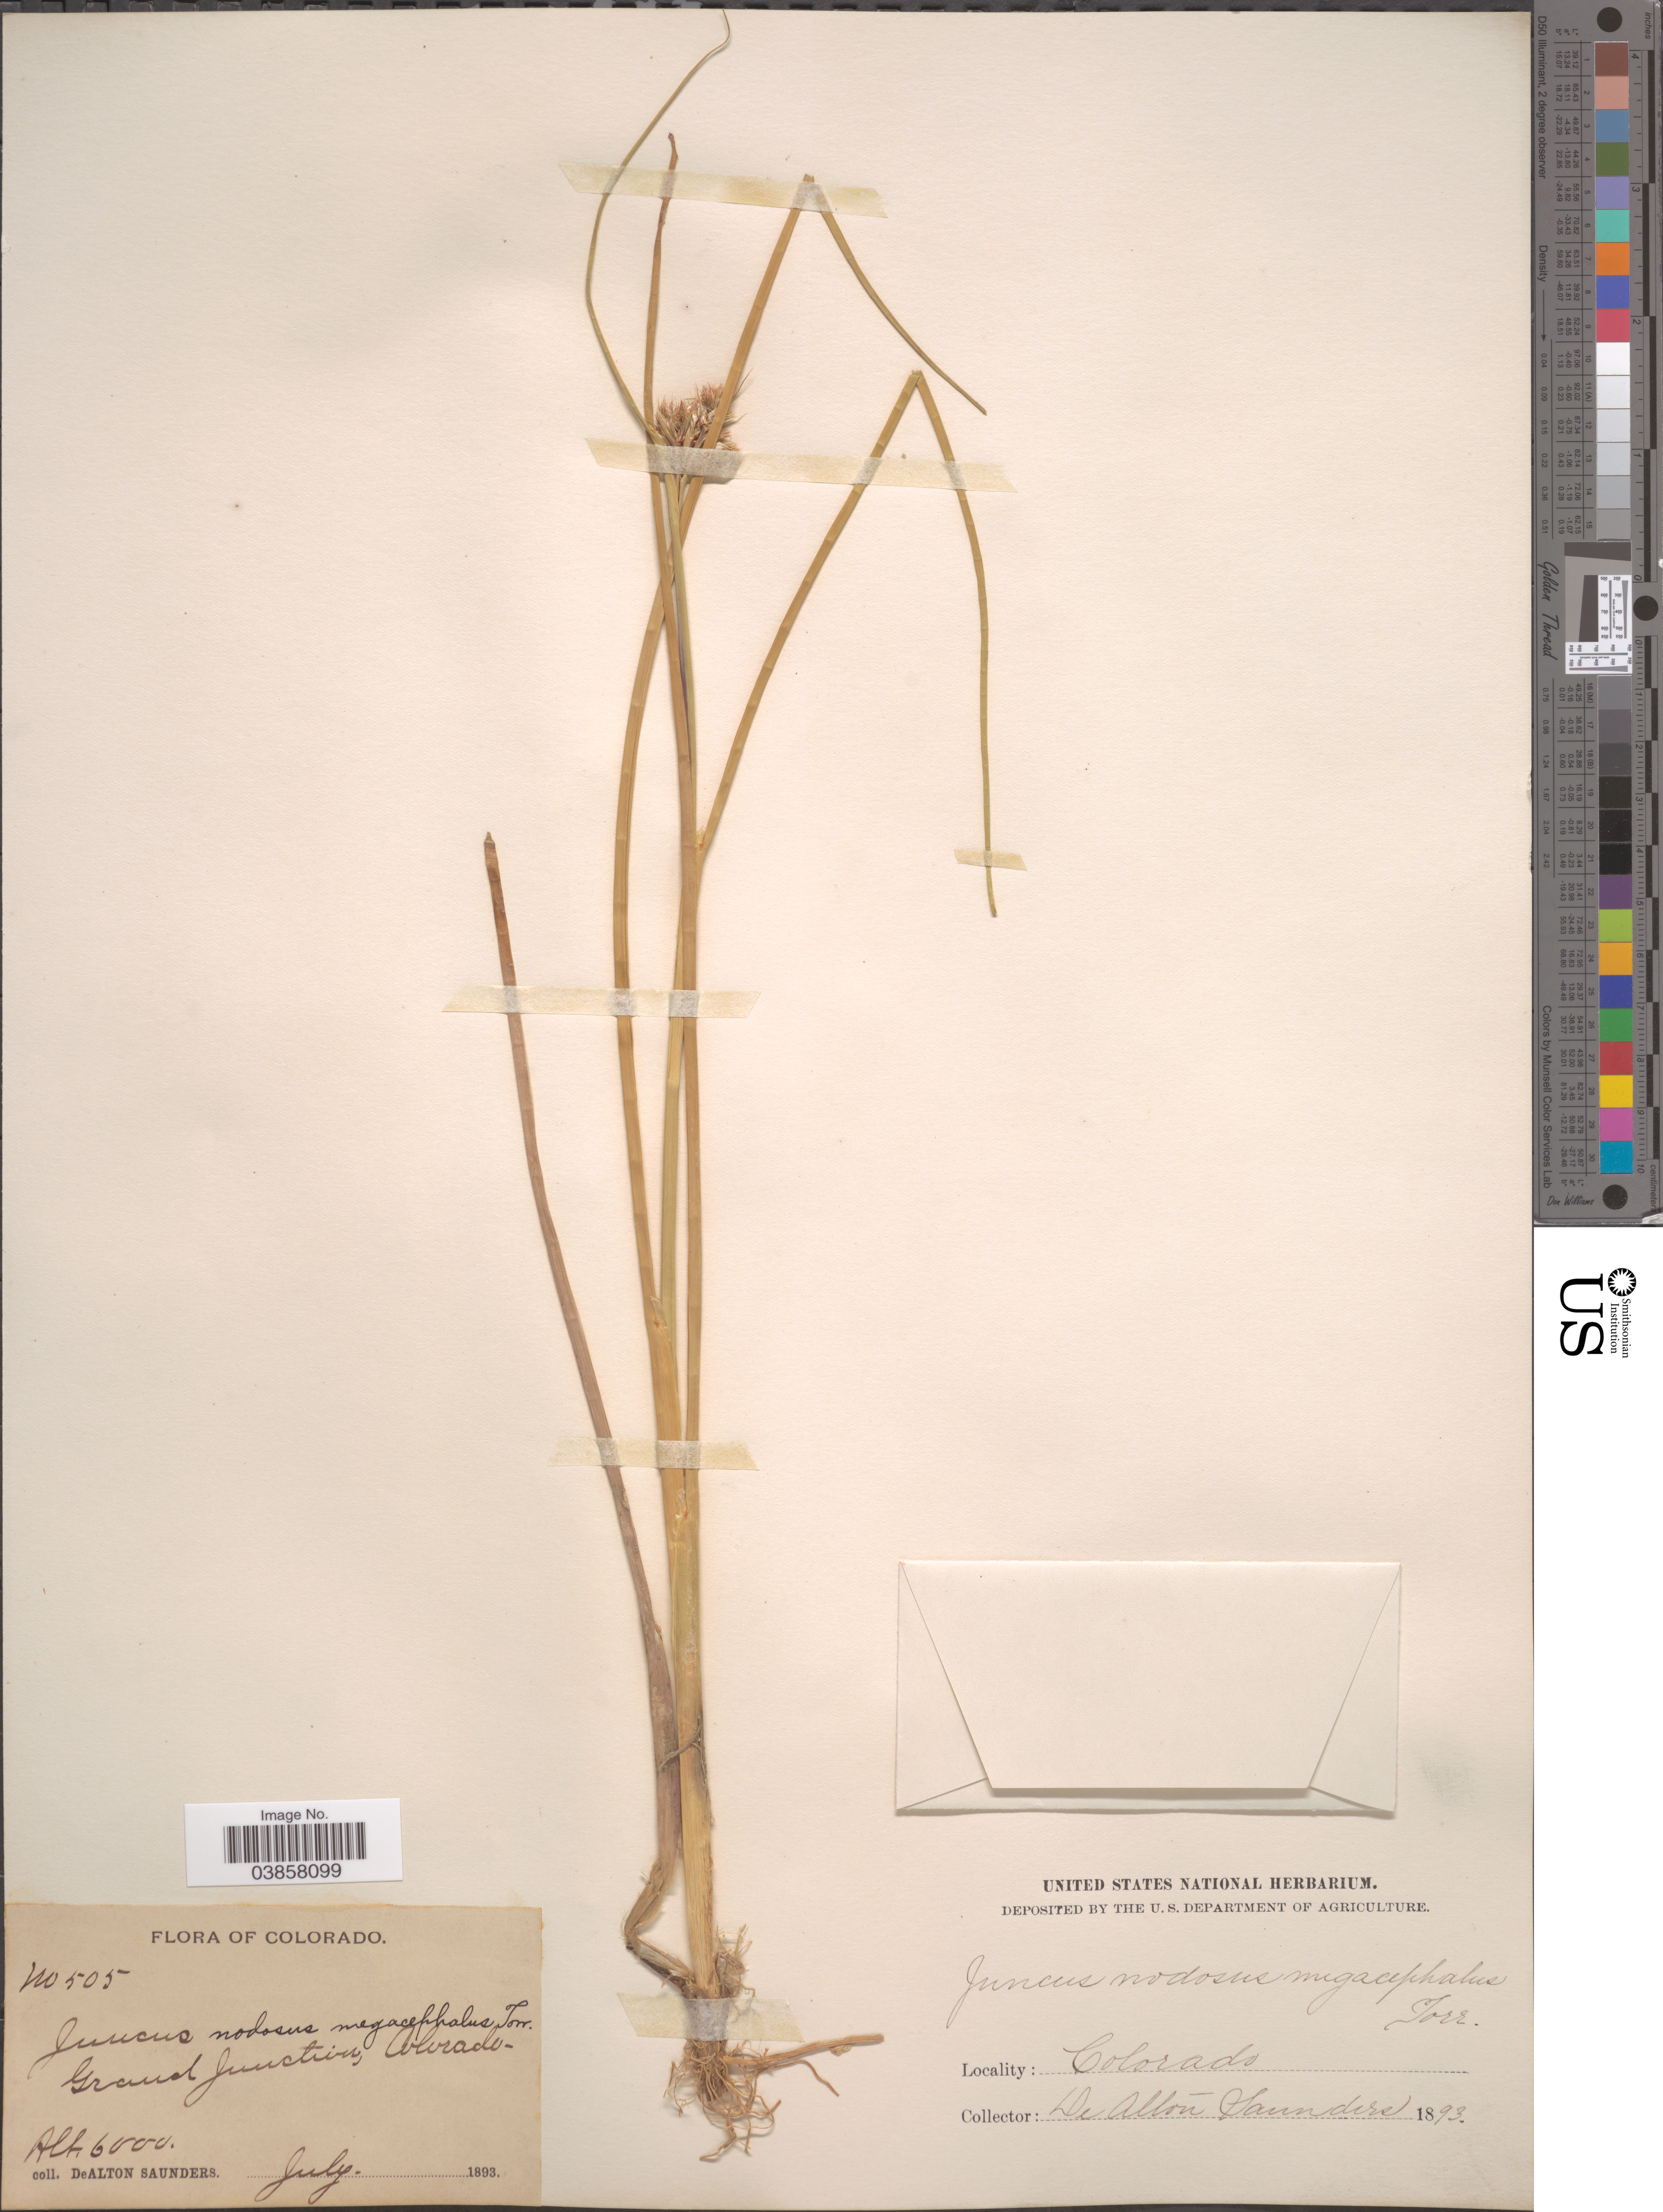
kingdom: Plantae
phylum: Tracheophyta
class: Liliopsida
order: Poales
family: Juncaceae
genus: Juncus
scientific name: Juncus torreyi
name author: Coville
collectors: D. A. Saunders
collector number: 505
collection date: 1893-07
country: United States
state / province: Colorado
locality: Grand Junction.